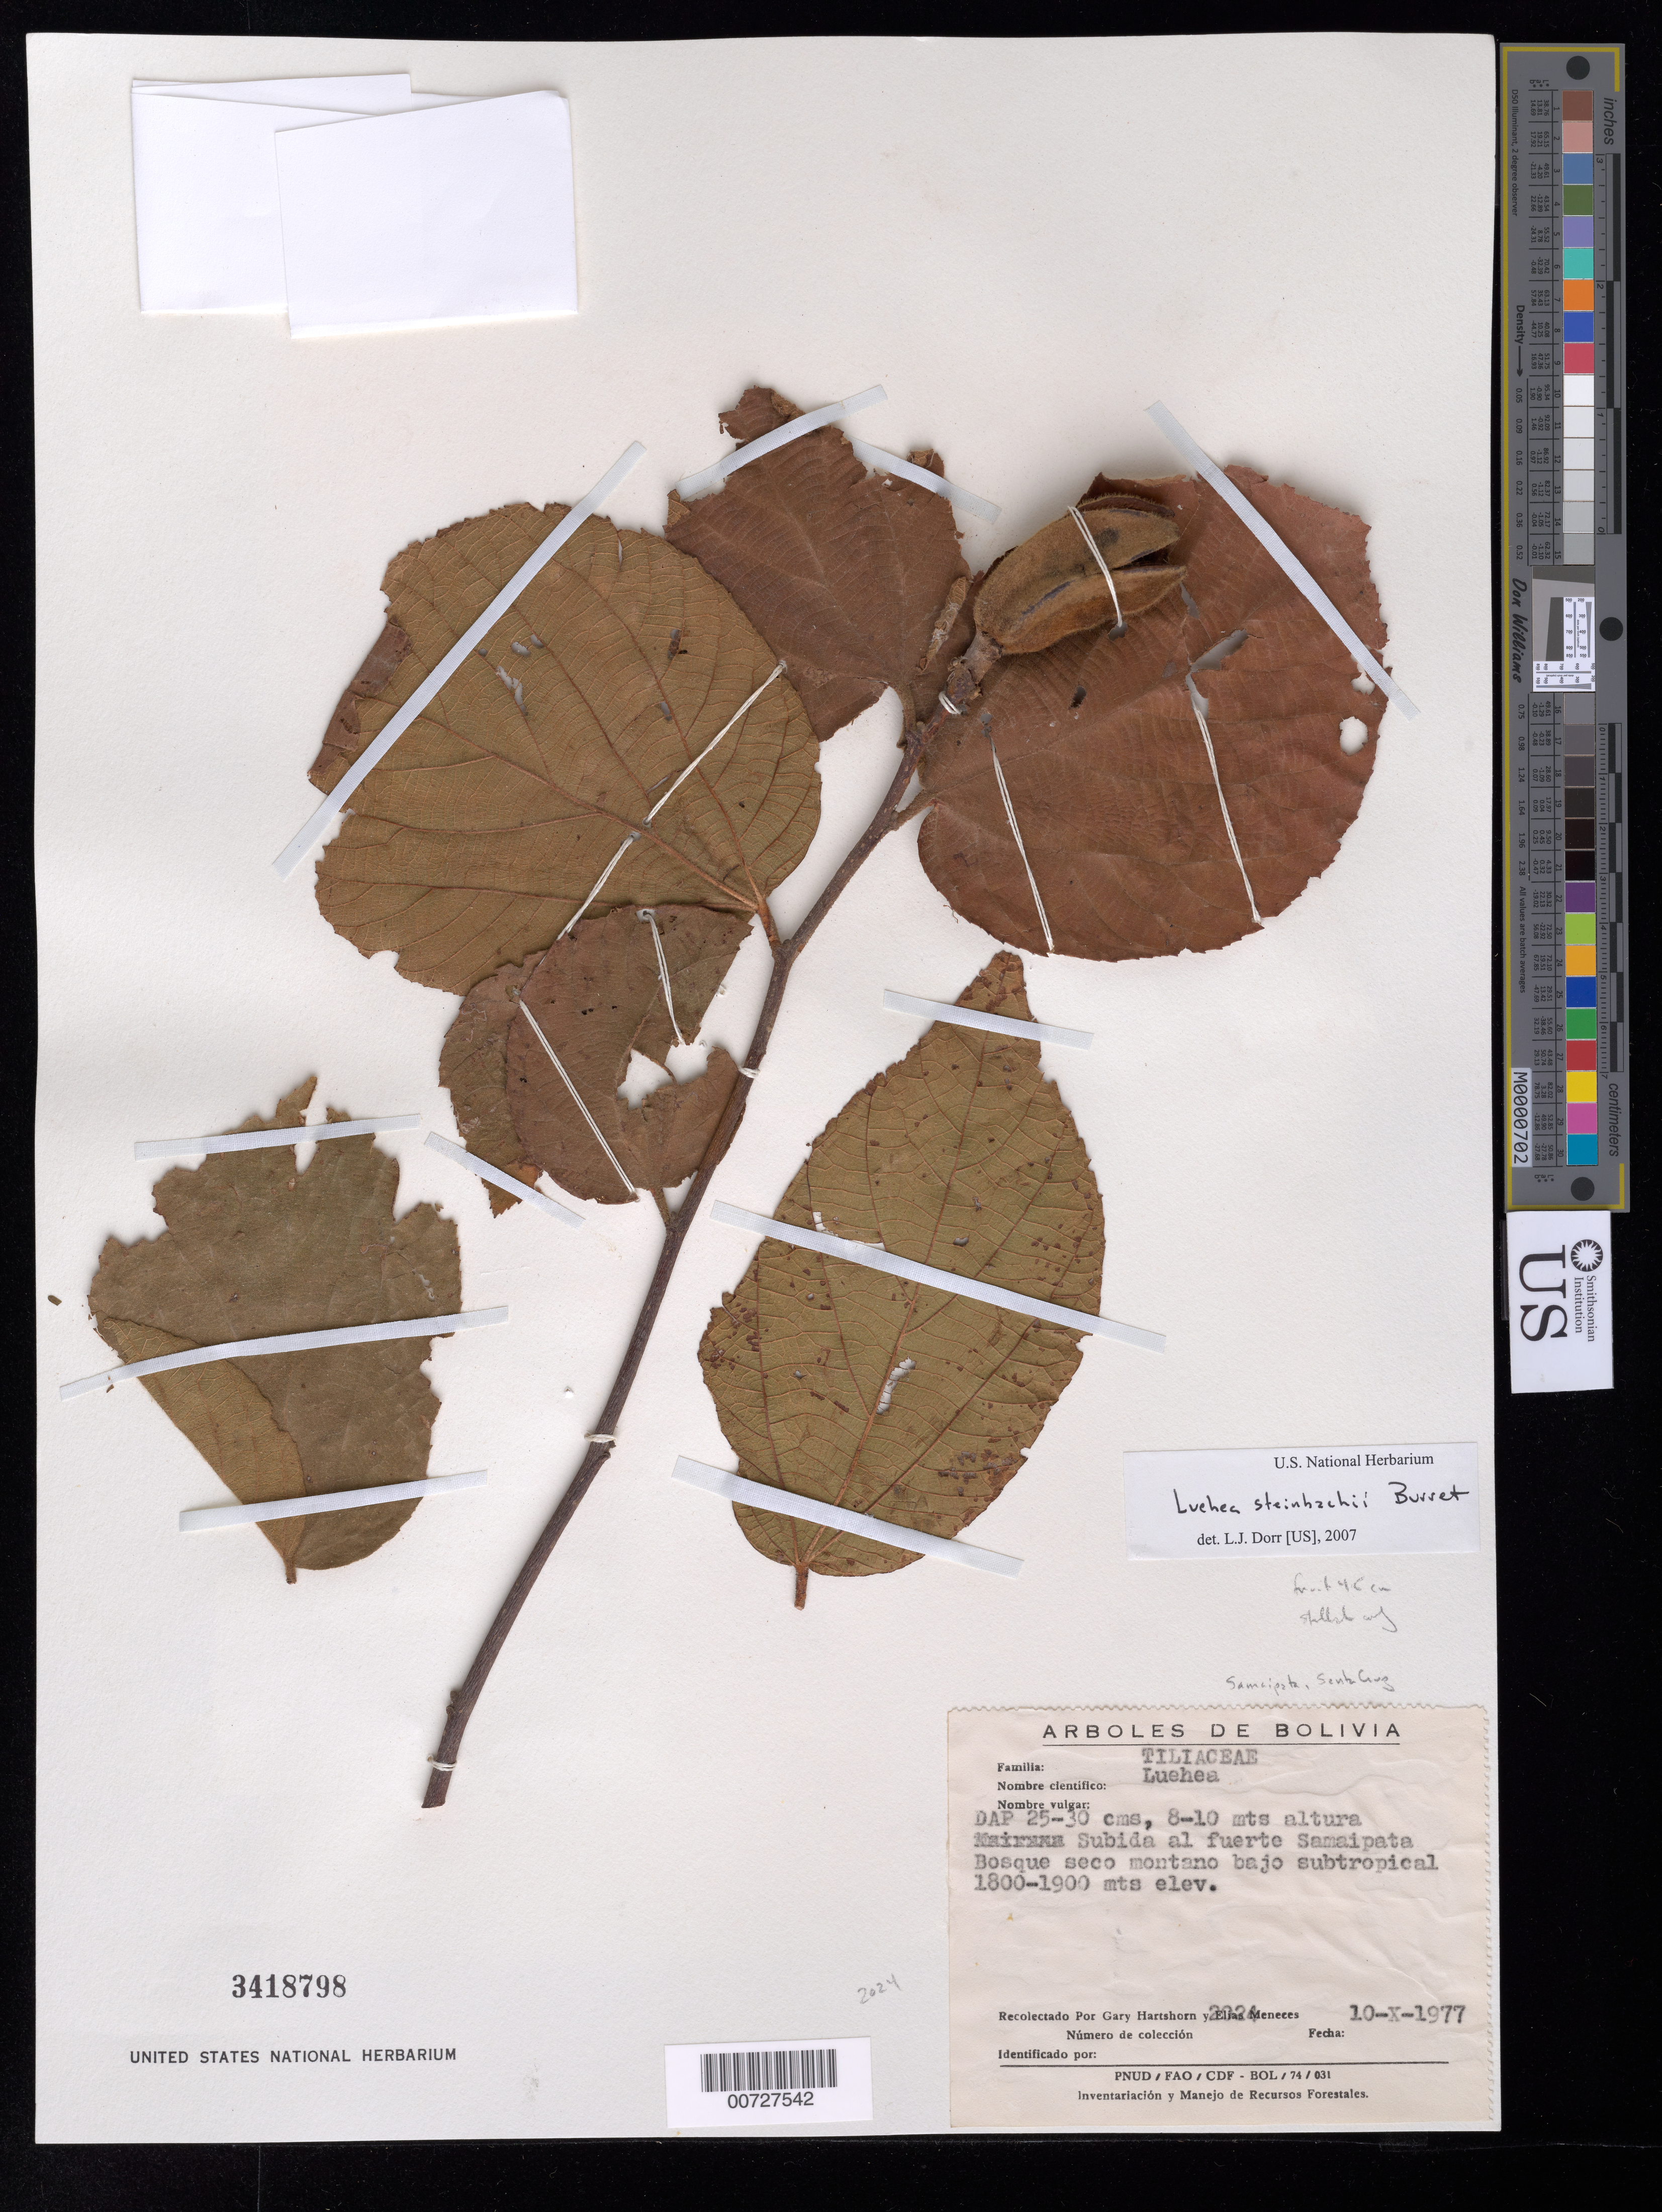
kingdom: Plantae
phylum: Tracheophyta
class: Magnoliopsida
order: Malvales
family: Malvaceae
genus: Luehea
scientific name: Luehea steinbachii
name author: Burret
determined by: Dorr, L. J., (BOT), Smithsonian Institution - National Museum of Natural History (UNITED STATES)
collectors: G. Hartshorn & E. Meneces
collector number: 2024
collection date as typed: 10 Oct 1977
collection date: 1977-10-10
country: Bolivia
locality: Subida al fuerte Samaipata.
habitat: Seco montano bajo subtropical.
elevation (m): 1800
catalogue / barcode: US 3418798